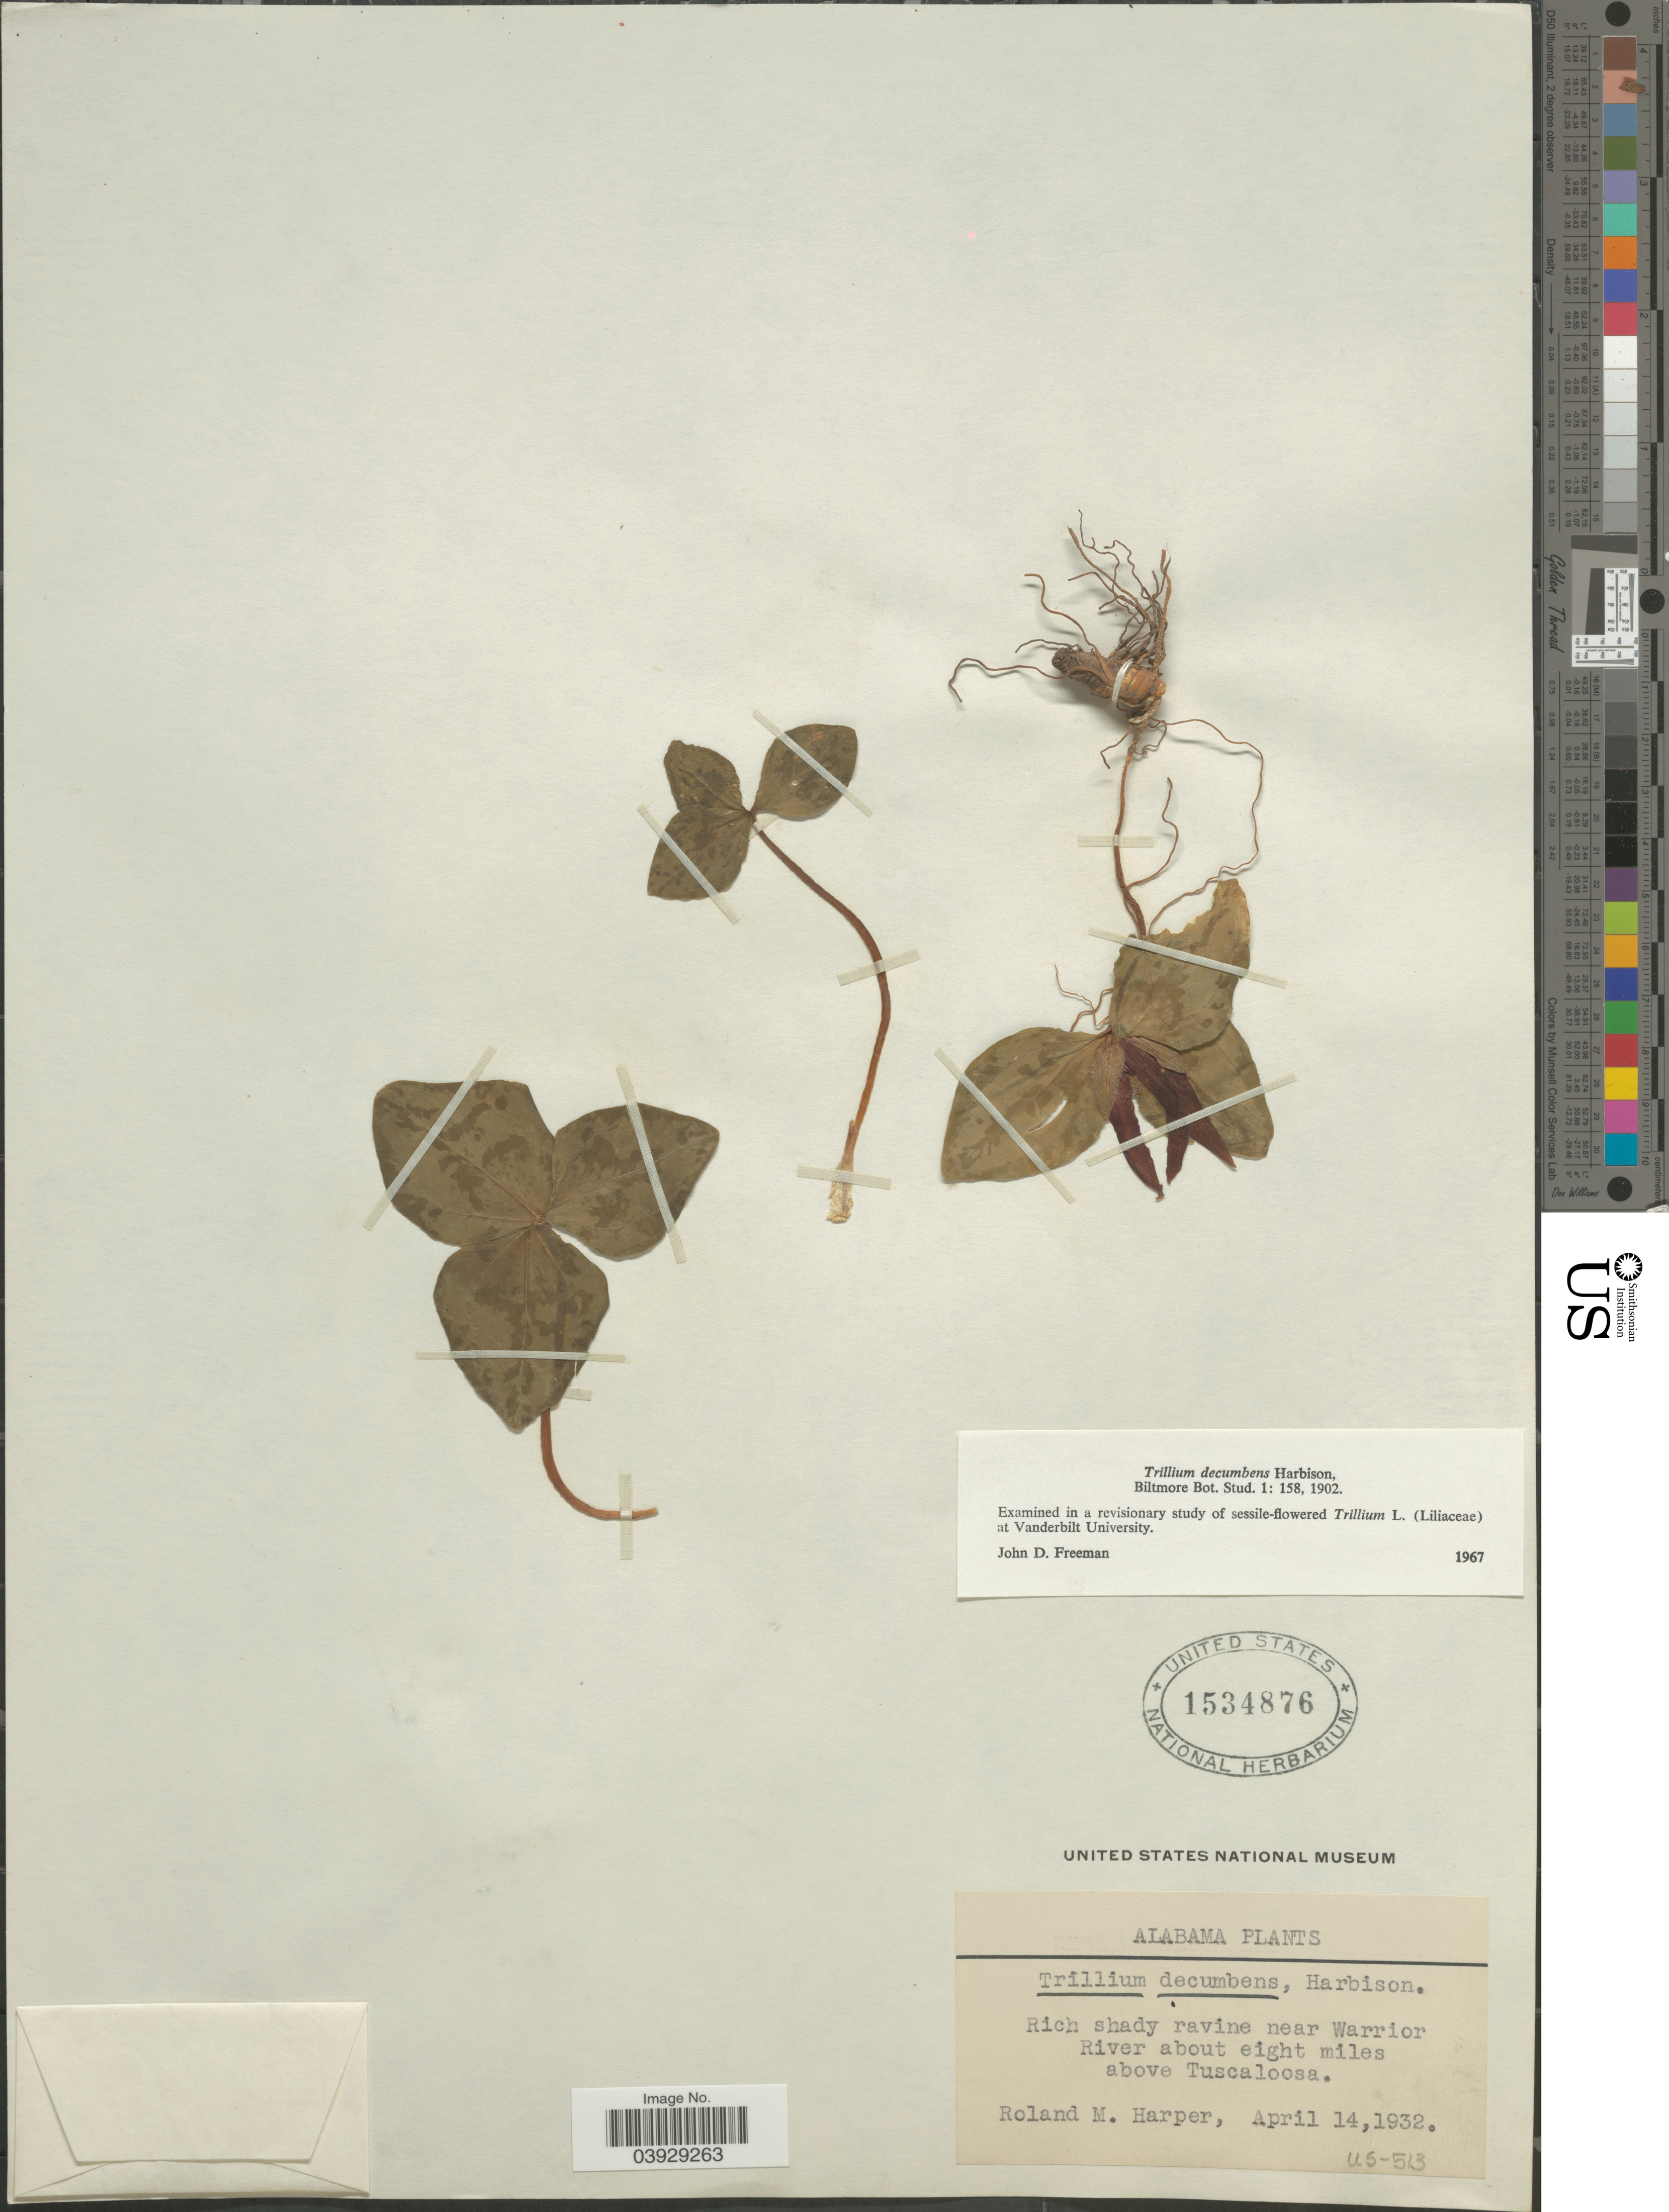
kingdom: Plantae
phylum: Tracheophyta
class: Liliopsida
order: Liliales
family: Melanthiaceae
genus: Trillium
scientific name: Trillium decumbens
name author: Harb.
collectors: R. M. Harper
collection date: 1932-04-14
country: United States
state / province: Alabama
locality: Rich shady ravine near Warrior River about eight miles above Tuscaloosa.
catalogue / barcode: US 1534876